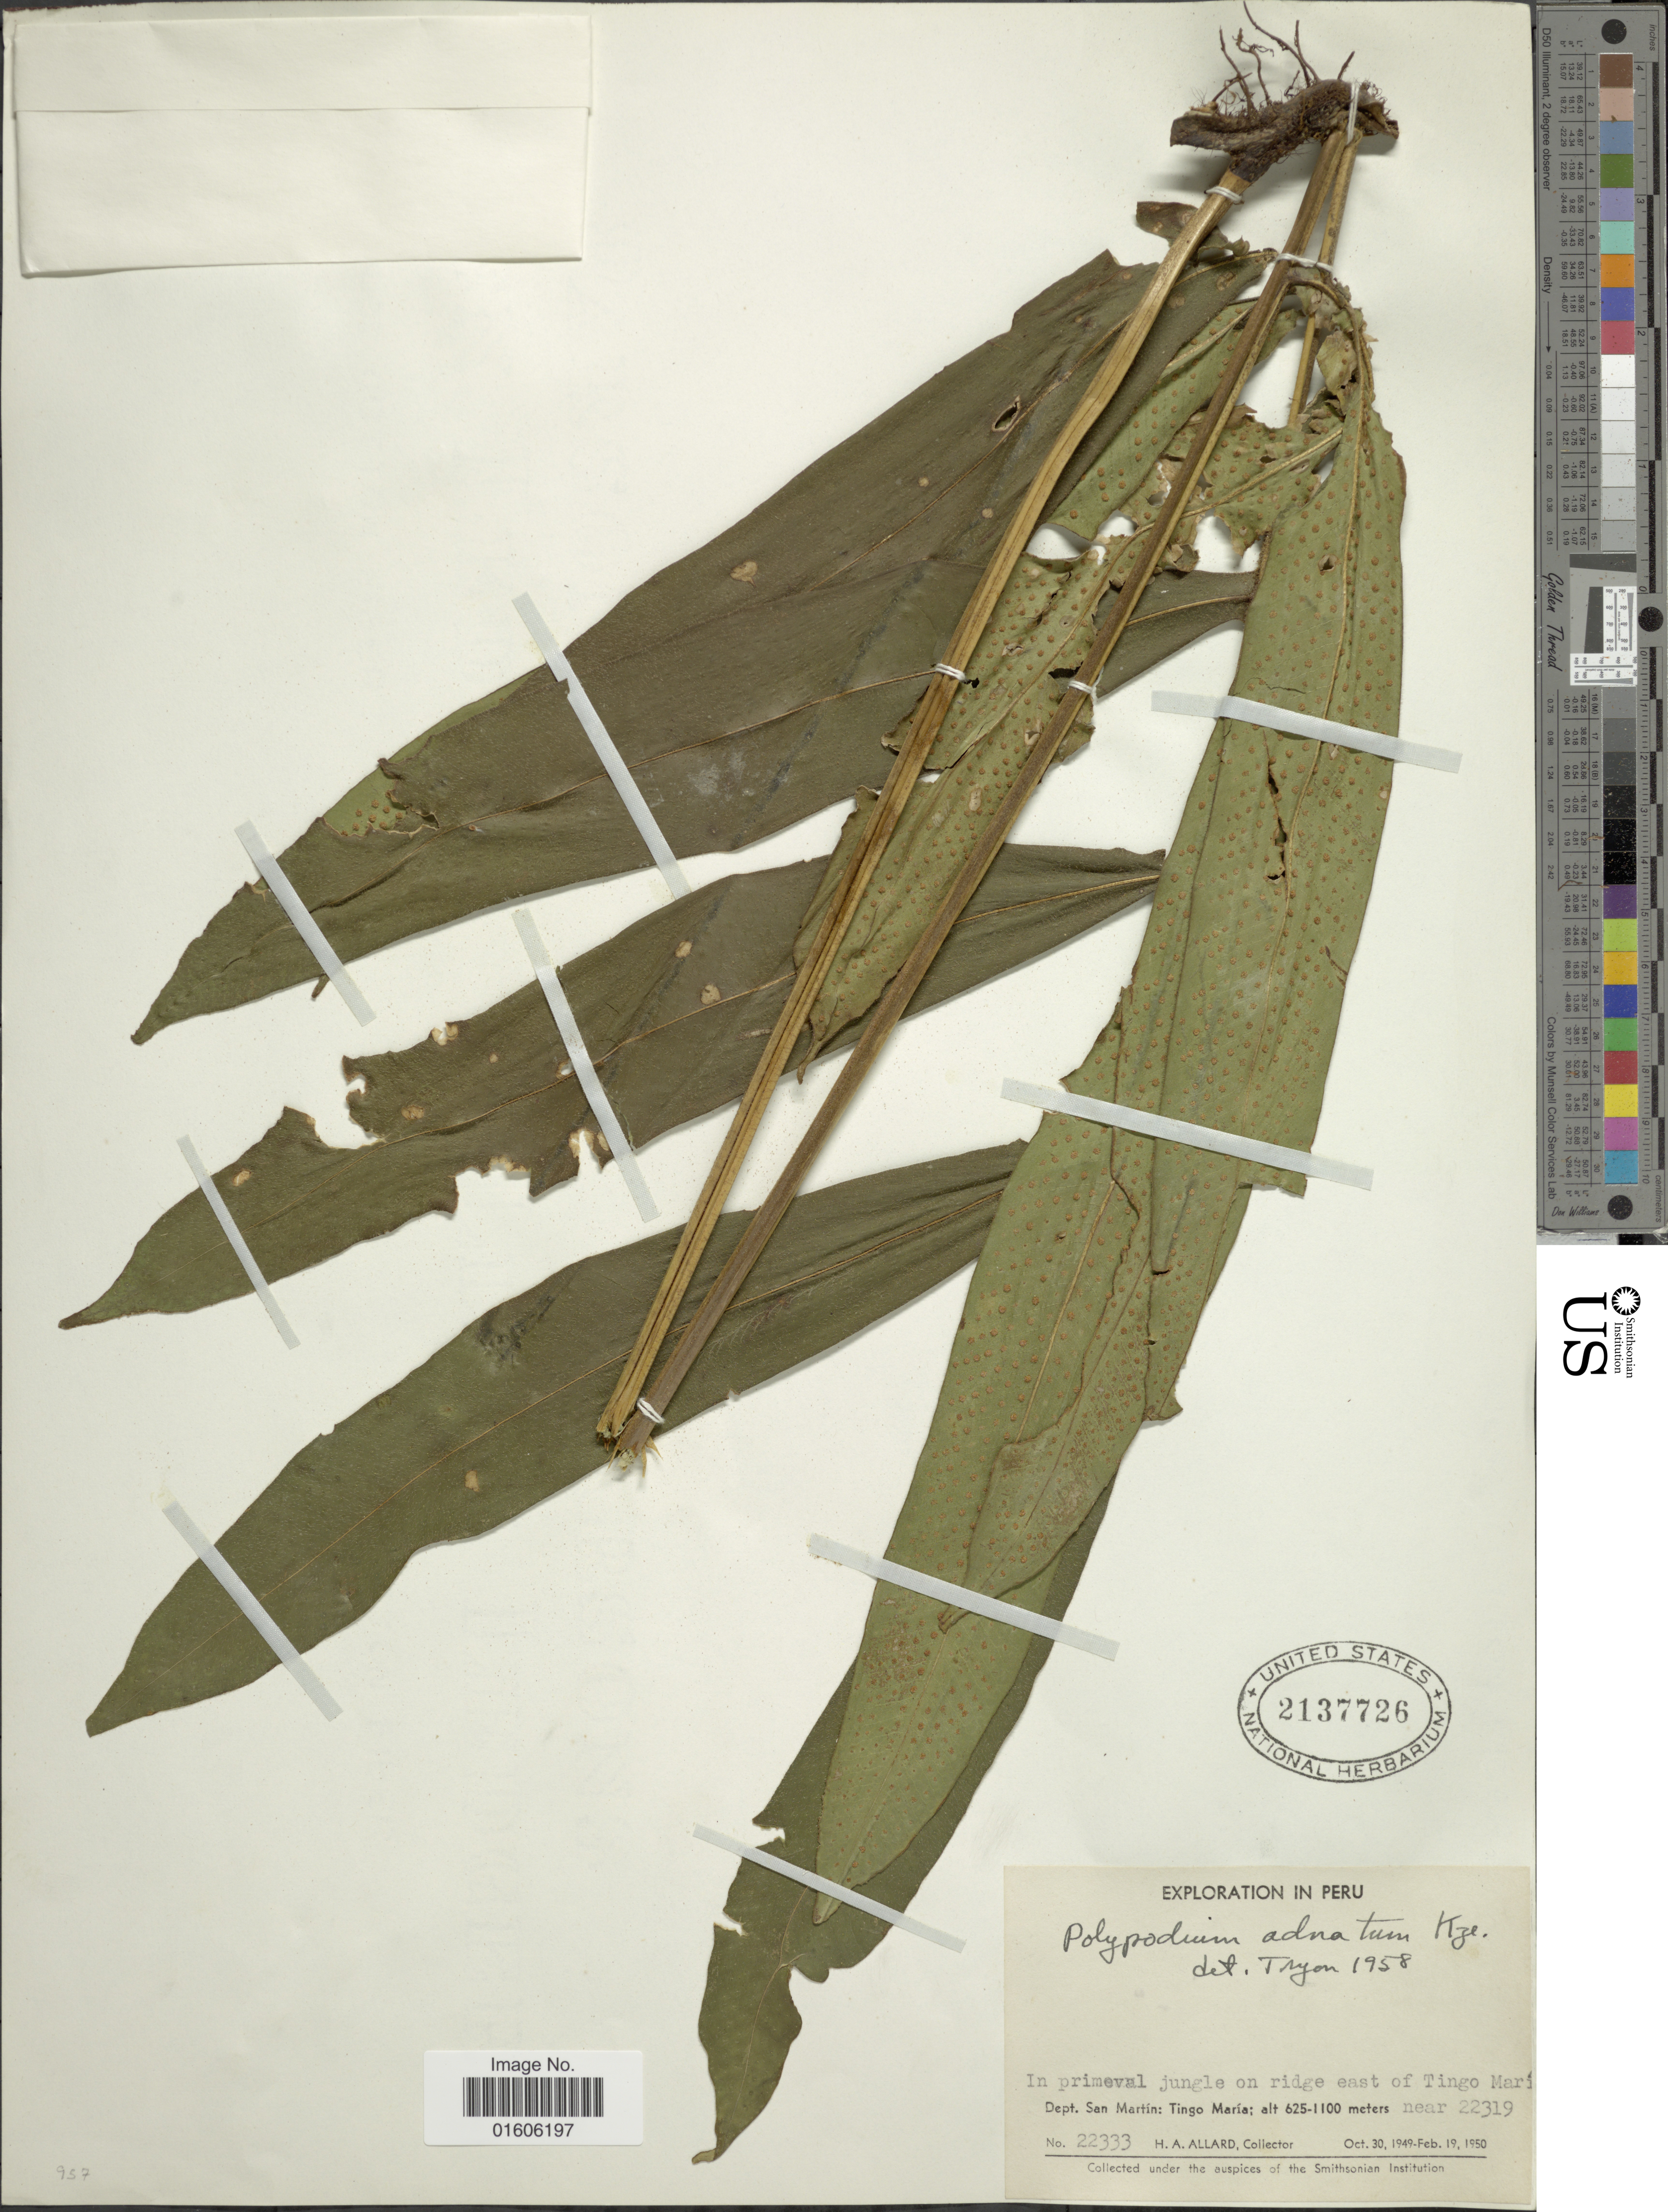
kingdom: Plantae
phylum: Tracheophyta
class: Polypodiopsida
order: Polypodiales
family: Polypodiaceae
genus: Serpocaulon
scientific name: Serpocaulon fraxinifolium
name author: (Jacq.) A.R. Sm.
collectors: H. A. Allard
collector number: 22333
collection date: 1949-10-30/1950-02-19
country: Peru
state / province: San Martín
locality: In jungle on ridge east of Tingo María near 22319. Dept. San Martín: Tingo María.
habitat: in primeval jungle on ridge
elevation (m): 625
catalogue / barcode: US 2137726